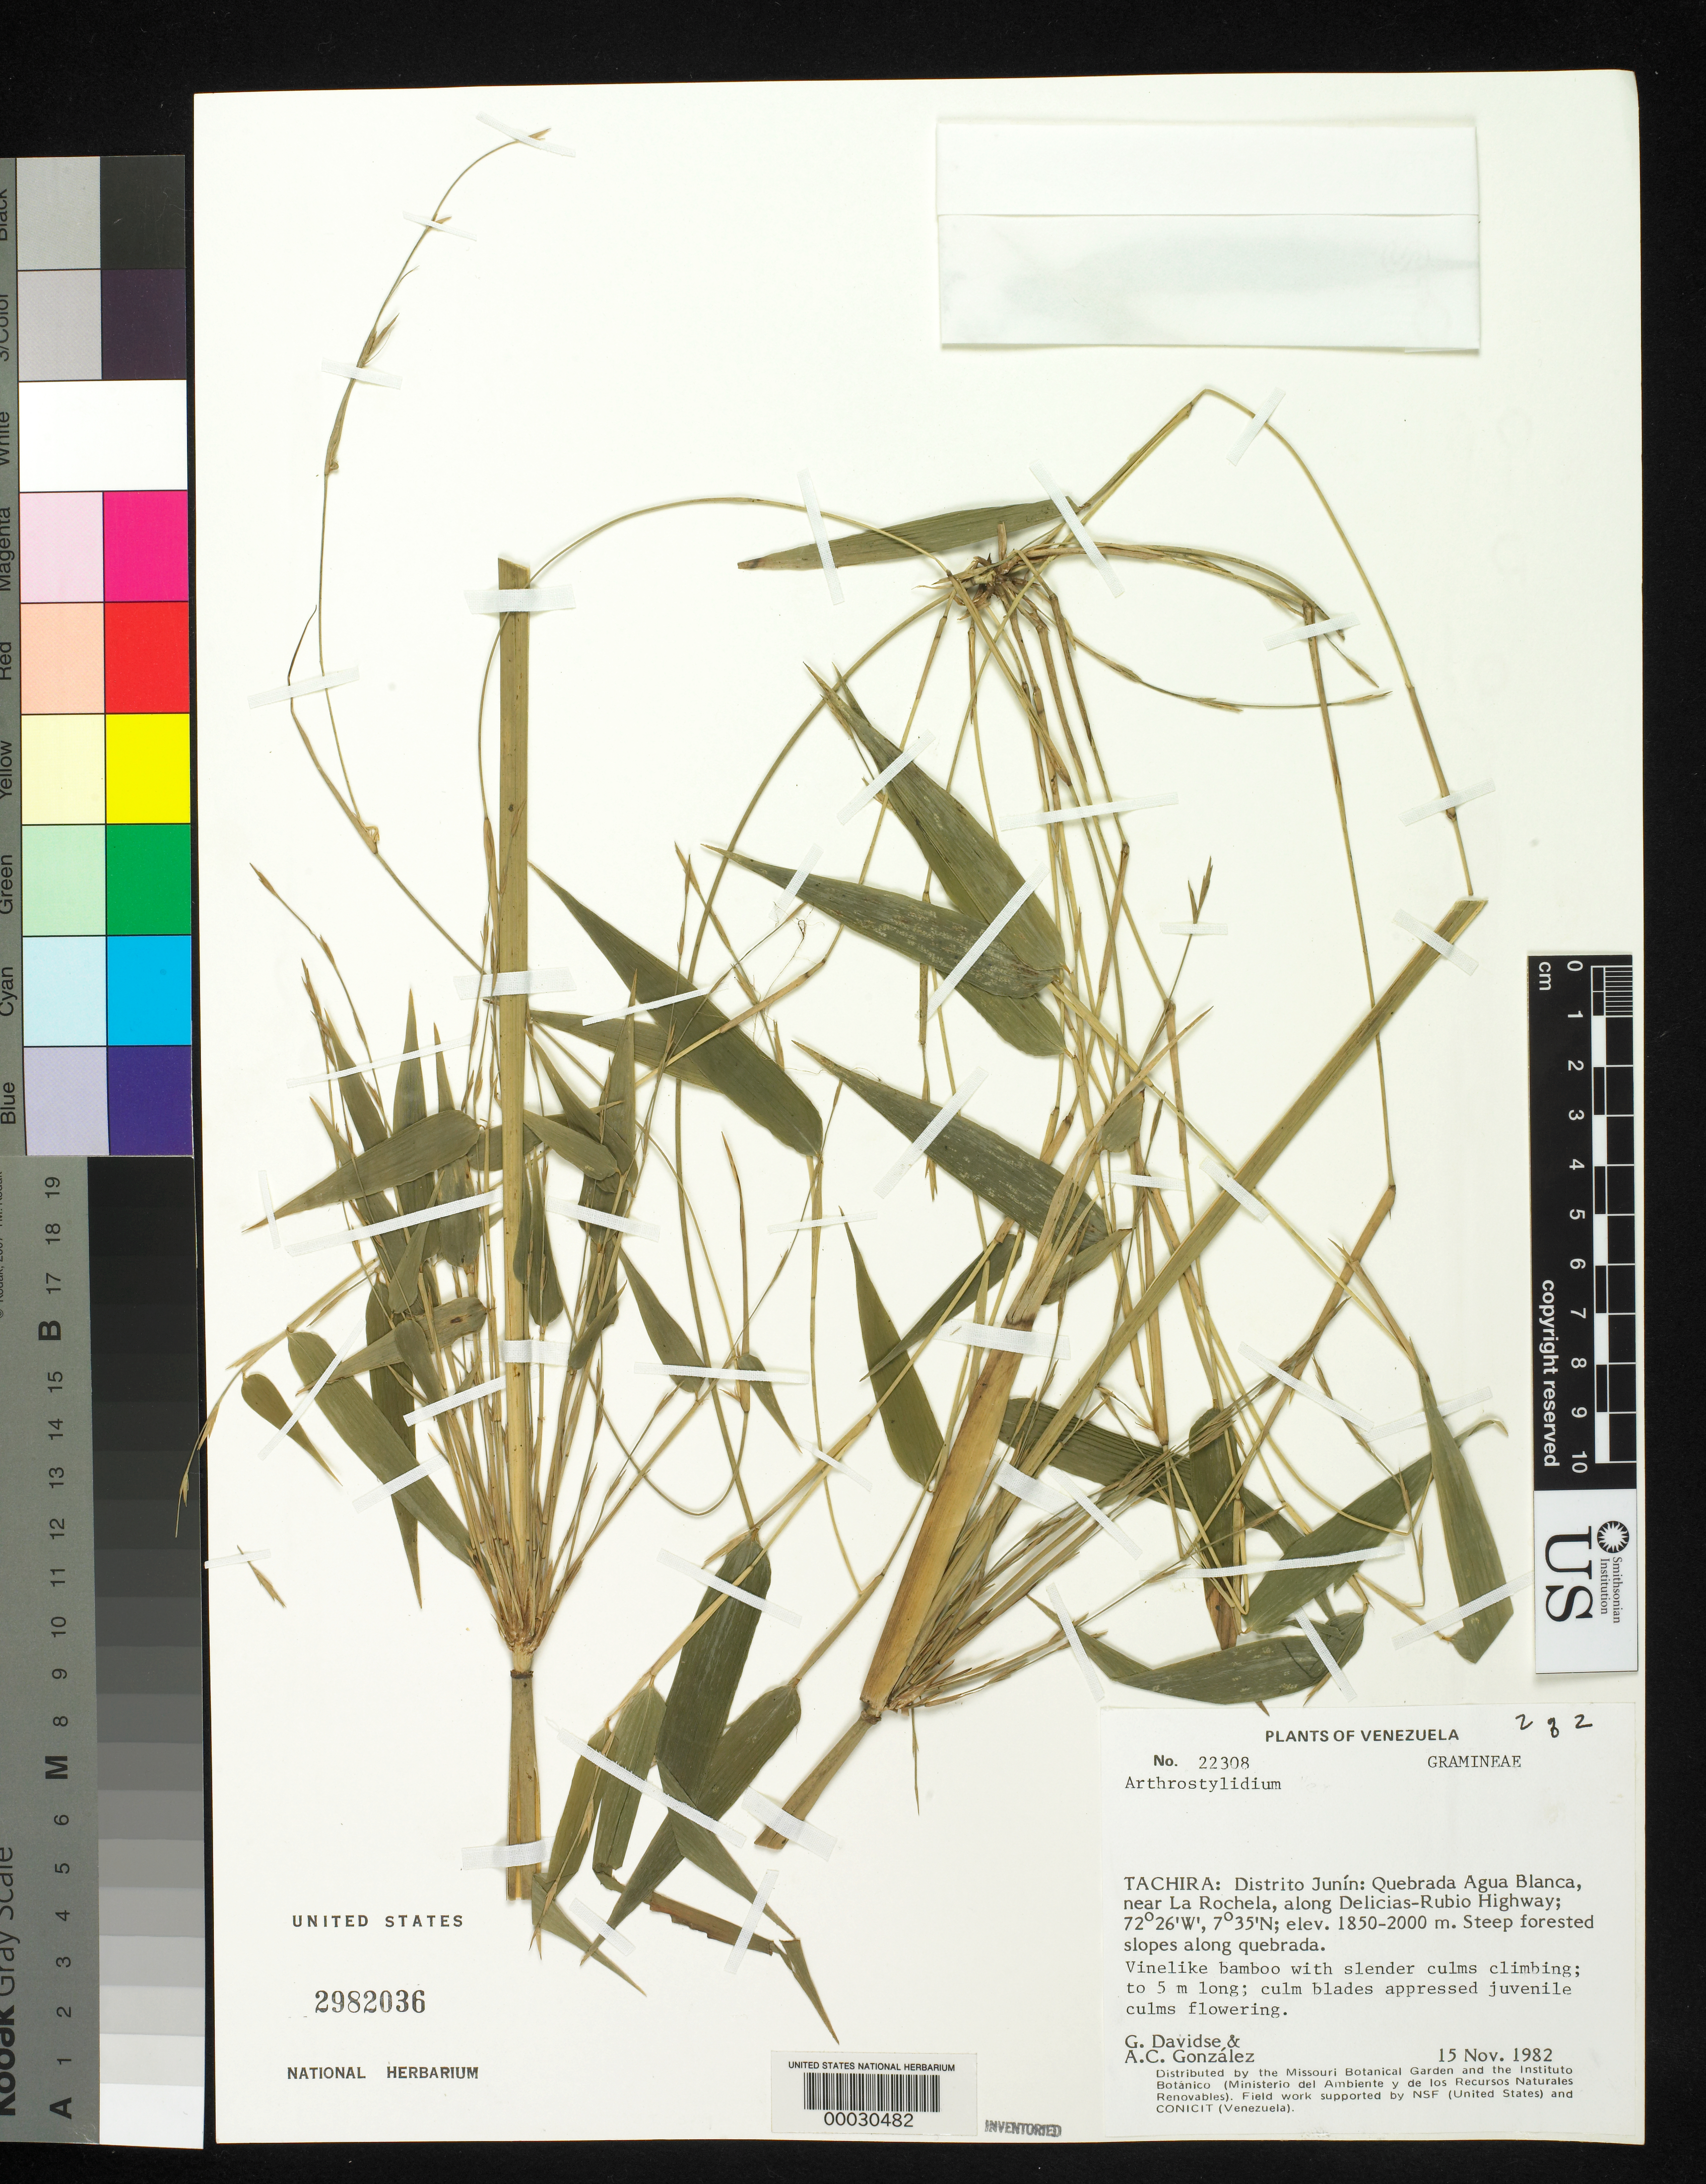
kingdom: Plantae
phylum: Tracheophyta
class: Liliopsida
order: Poales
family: Poaceae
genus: Arthrostylidium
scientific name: Arthrostylidium sp.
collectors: G. Davidse & A. C. González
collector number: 22308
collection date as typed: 15 Nov 1982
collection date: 1982-11-15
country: Venezuela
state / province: Tachira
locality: Junin, quebrada agua blanca, la rochela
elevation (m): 1850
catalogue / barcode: US 2982036